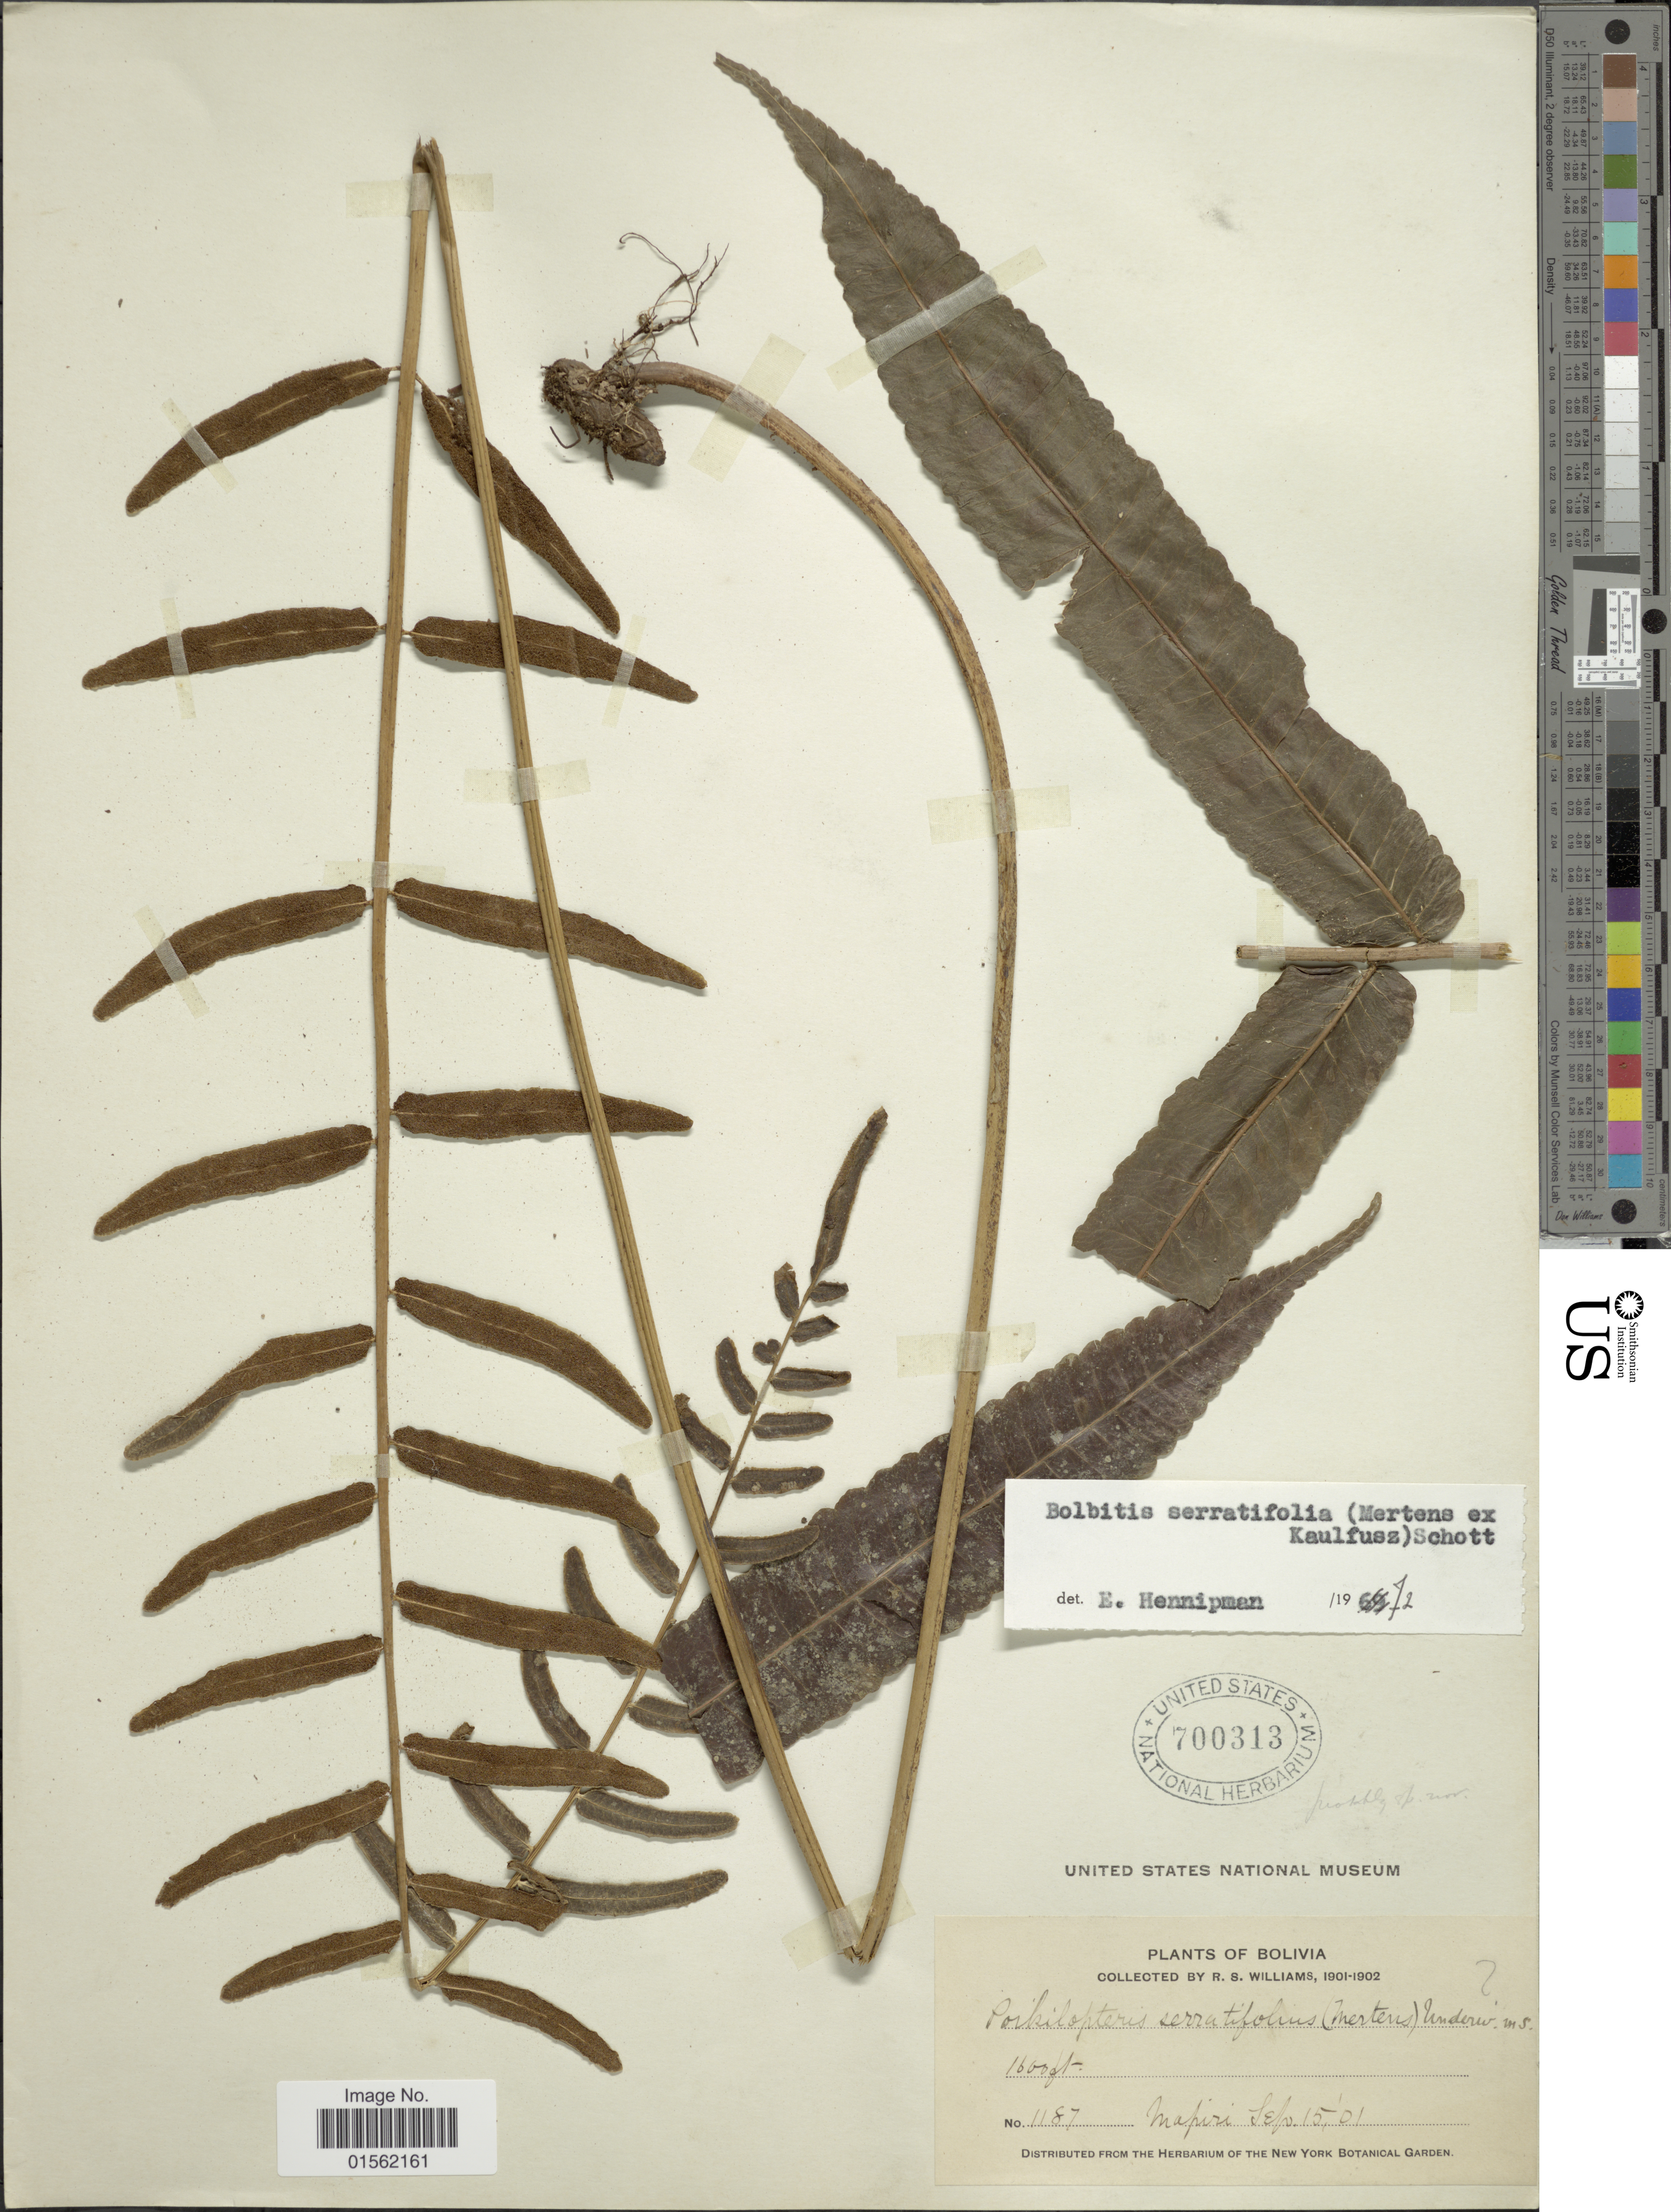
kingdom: Plantae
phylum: Tracheophyta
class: Polypodiopsida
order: Polypodiales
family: Dryopteridaceae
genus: Bolbitis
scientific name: Bolbitis serratifolia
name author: (Mert. ex Kaulf.) Schott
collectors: R. S. Williams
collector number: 1187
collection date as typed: Sep. 15, 1901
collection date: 1901-09-15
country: Bolivia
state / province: La Páz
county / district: Larecaja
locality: Mapiri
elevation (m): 488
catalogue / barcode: US 700313